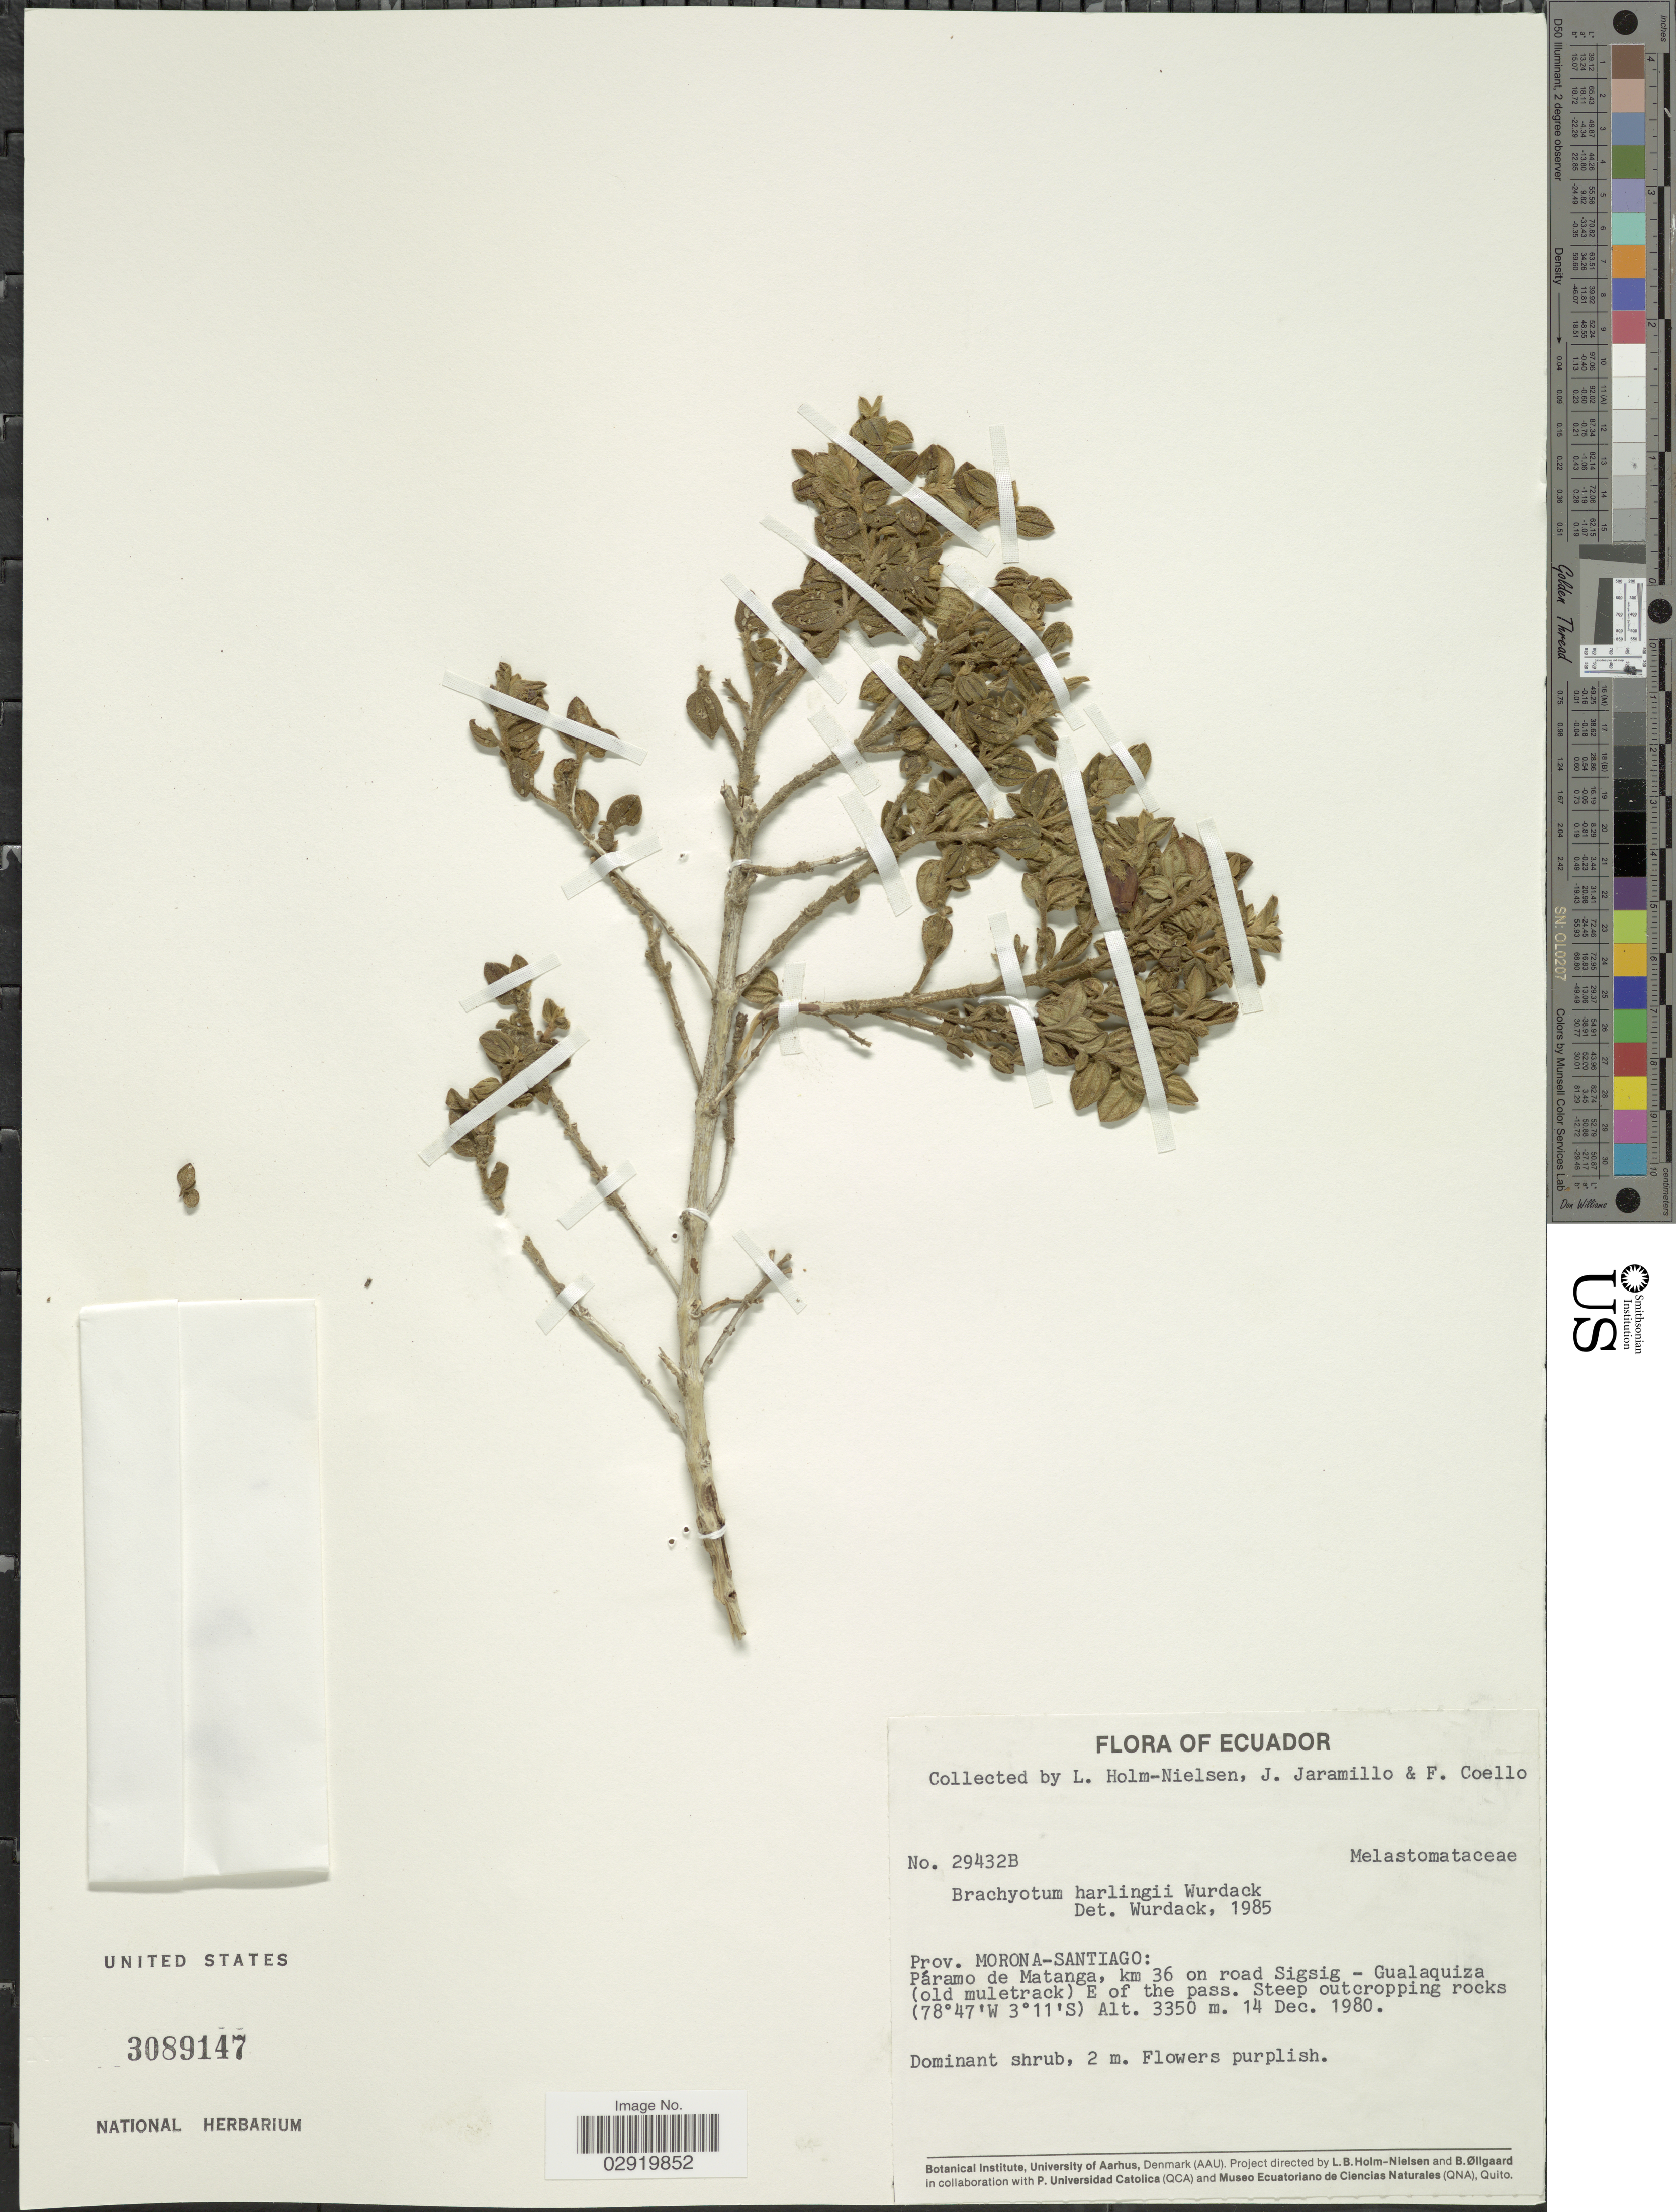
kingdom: Plantae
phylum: Tracheophyta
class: Magnoliopsida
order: Myrtales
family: Melastomataceae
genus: Brachyotum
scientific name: Brachyotum harlingii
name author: Wurdack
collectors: L. Holm-Nielsen, J. Jaramillo & F. Coello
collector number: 29432B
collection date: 1980-12-14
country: Ecuador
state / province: Morona-Santiago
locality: Páramo de Matanga, km 36 on road Sigsig - Gualaquiza (old muletrack) E of the pass.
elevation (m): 3350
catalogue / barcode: US 3089147